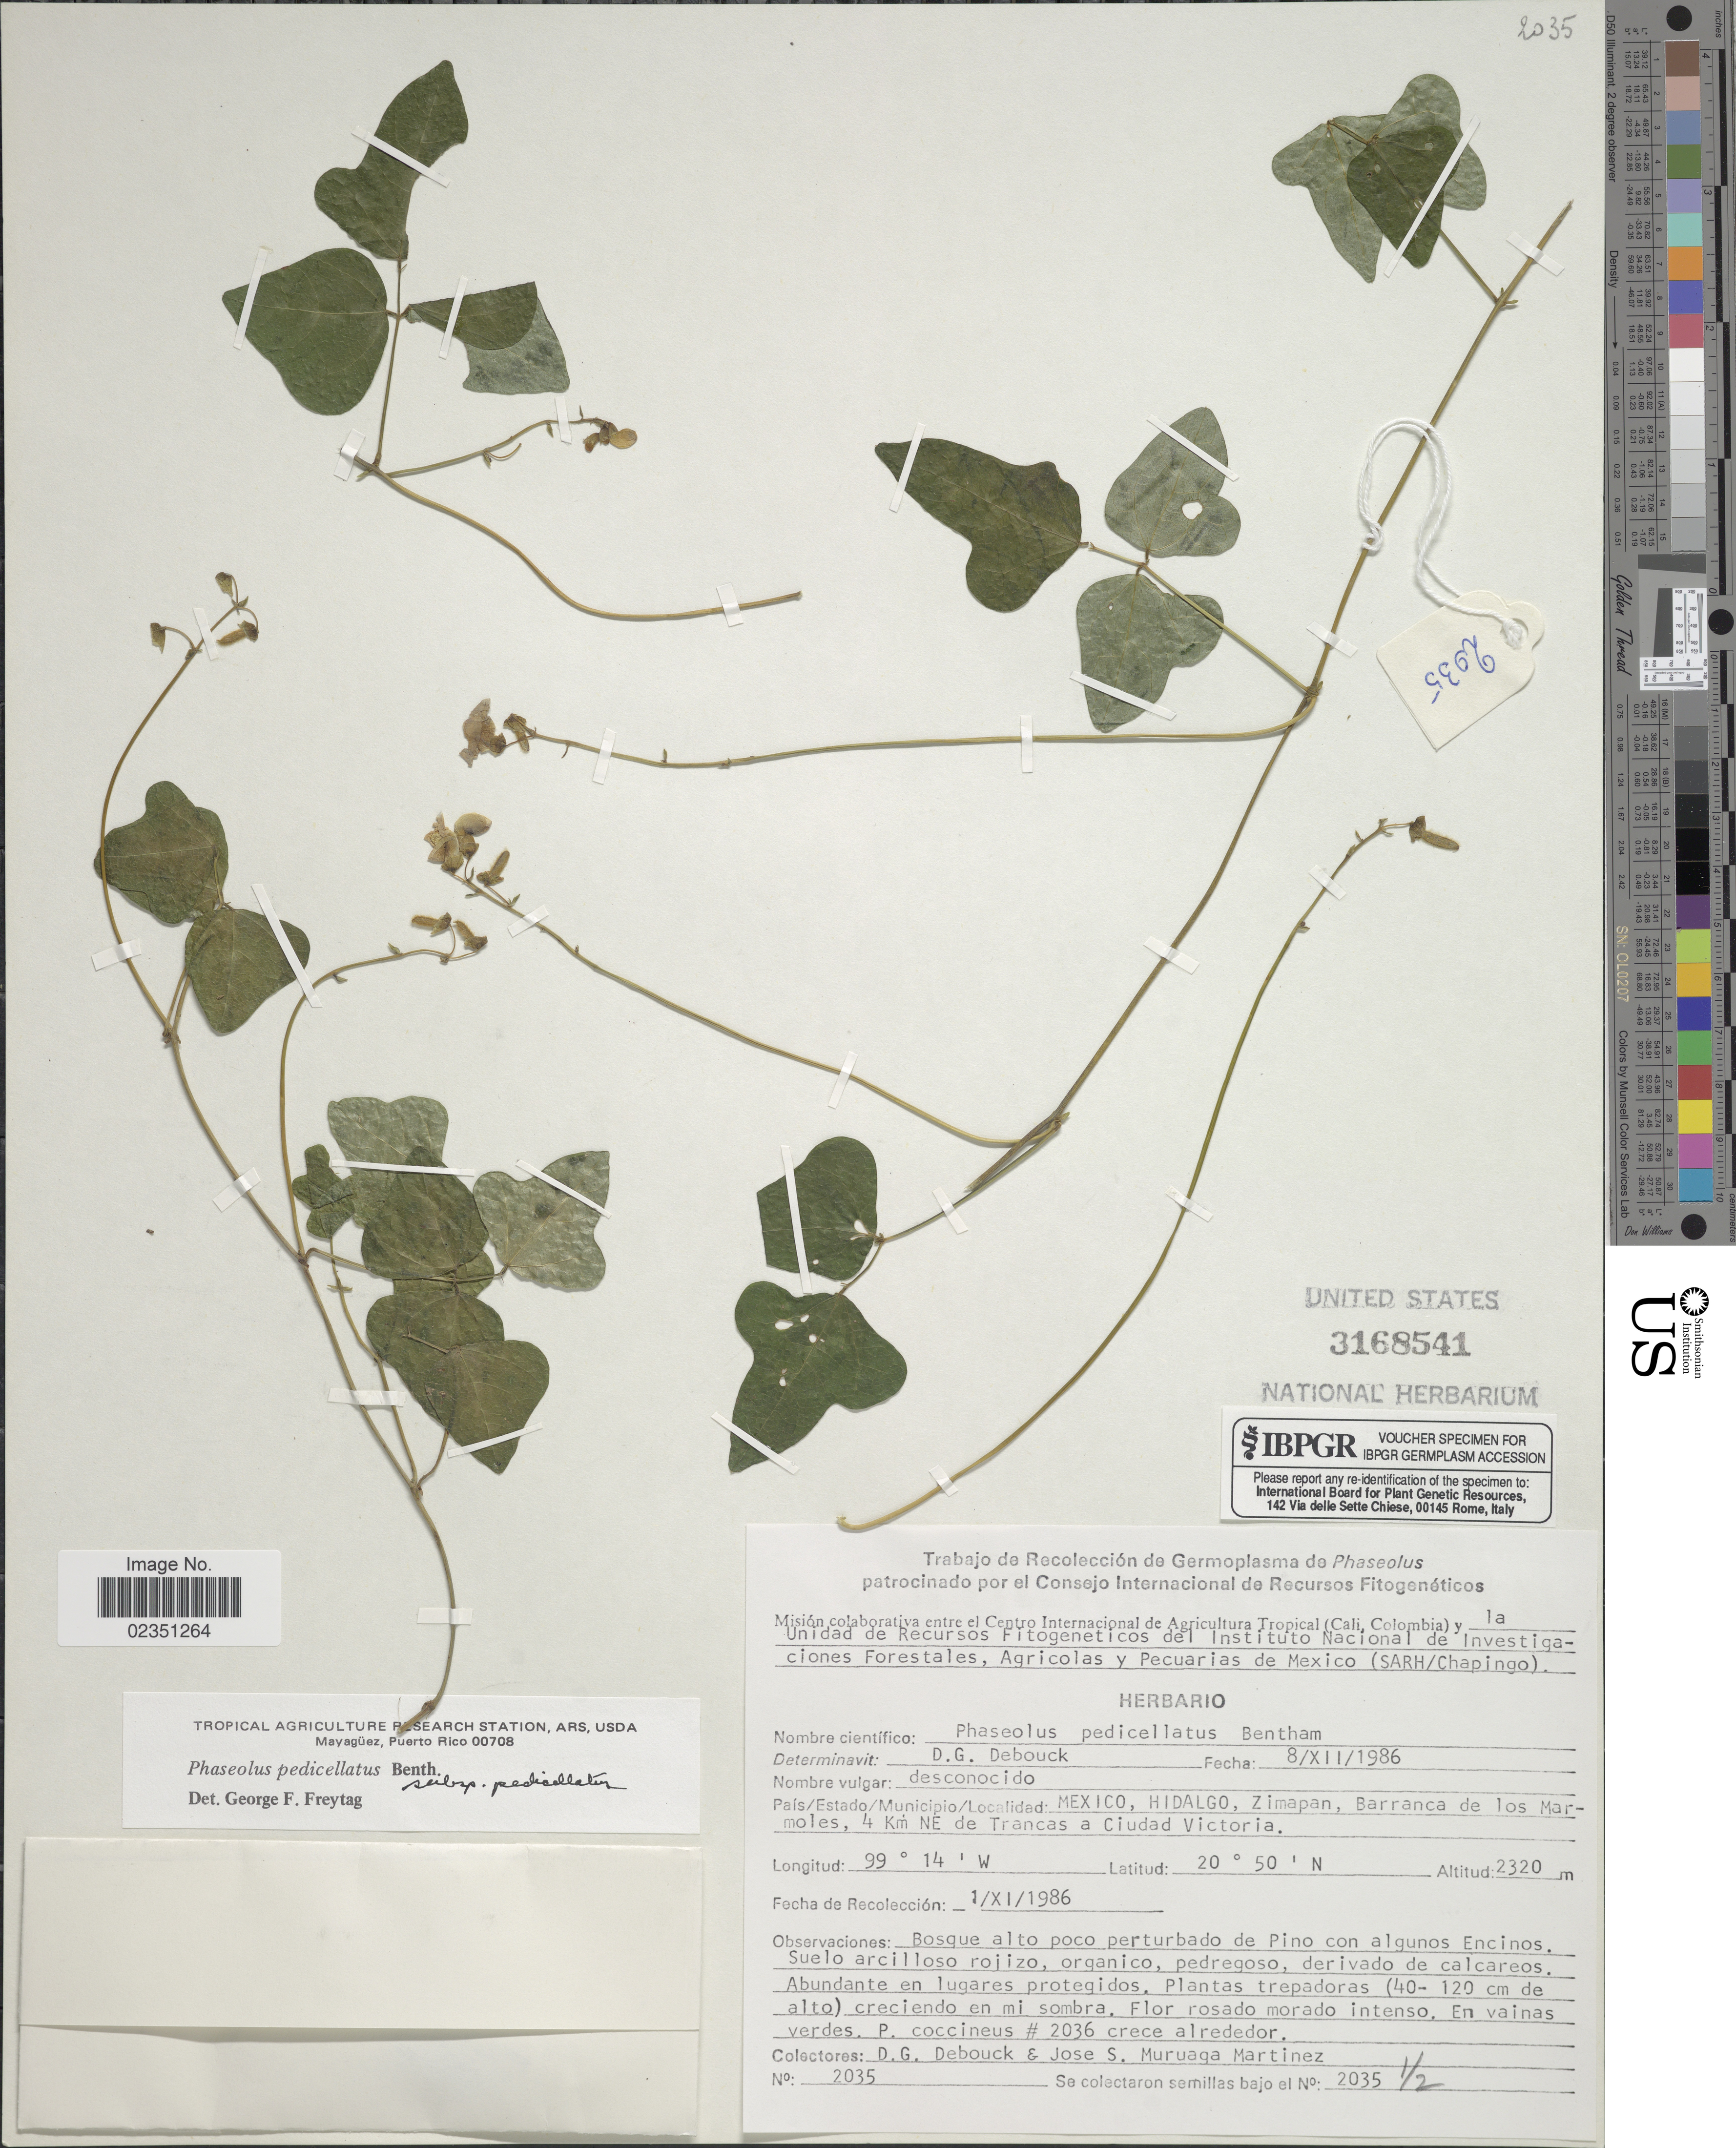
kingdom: Plantae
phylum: Tracheophyta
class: Magnoliopsida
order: Fabales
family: Fabaceae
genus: Phaseolus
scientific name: Phaseolus pedicellatus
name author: Benth.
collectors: D. Debouck & J. Muruaga Martinez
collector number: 2035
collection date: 1986-11-01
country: Mexico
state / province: Hidalgo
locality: Zimapan, Barranca de los Marmoles, 4 Km NE de Trancas a Cuidad Victoria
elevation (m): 2320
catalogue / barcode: US 3168541